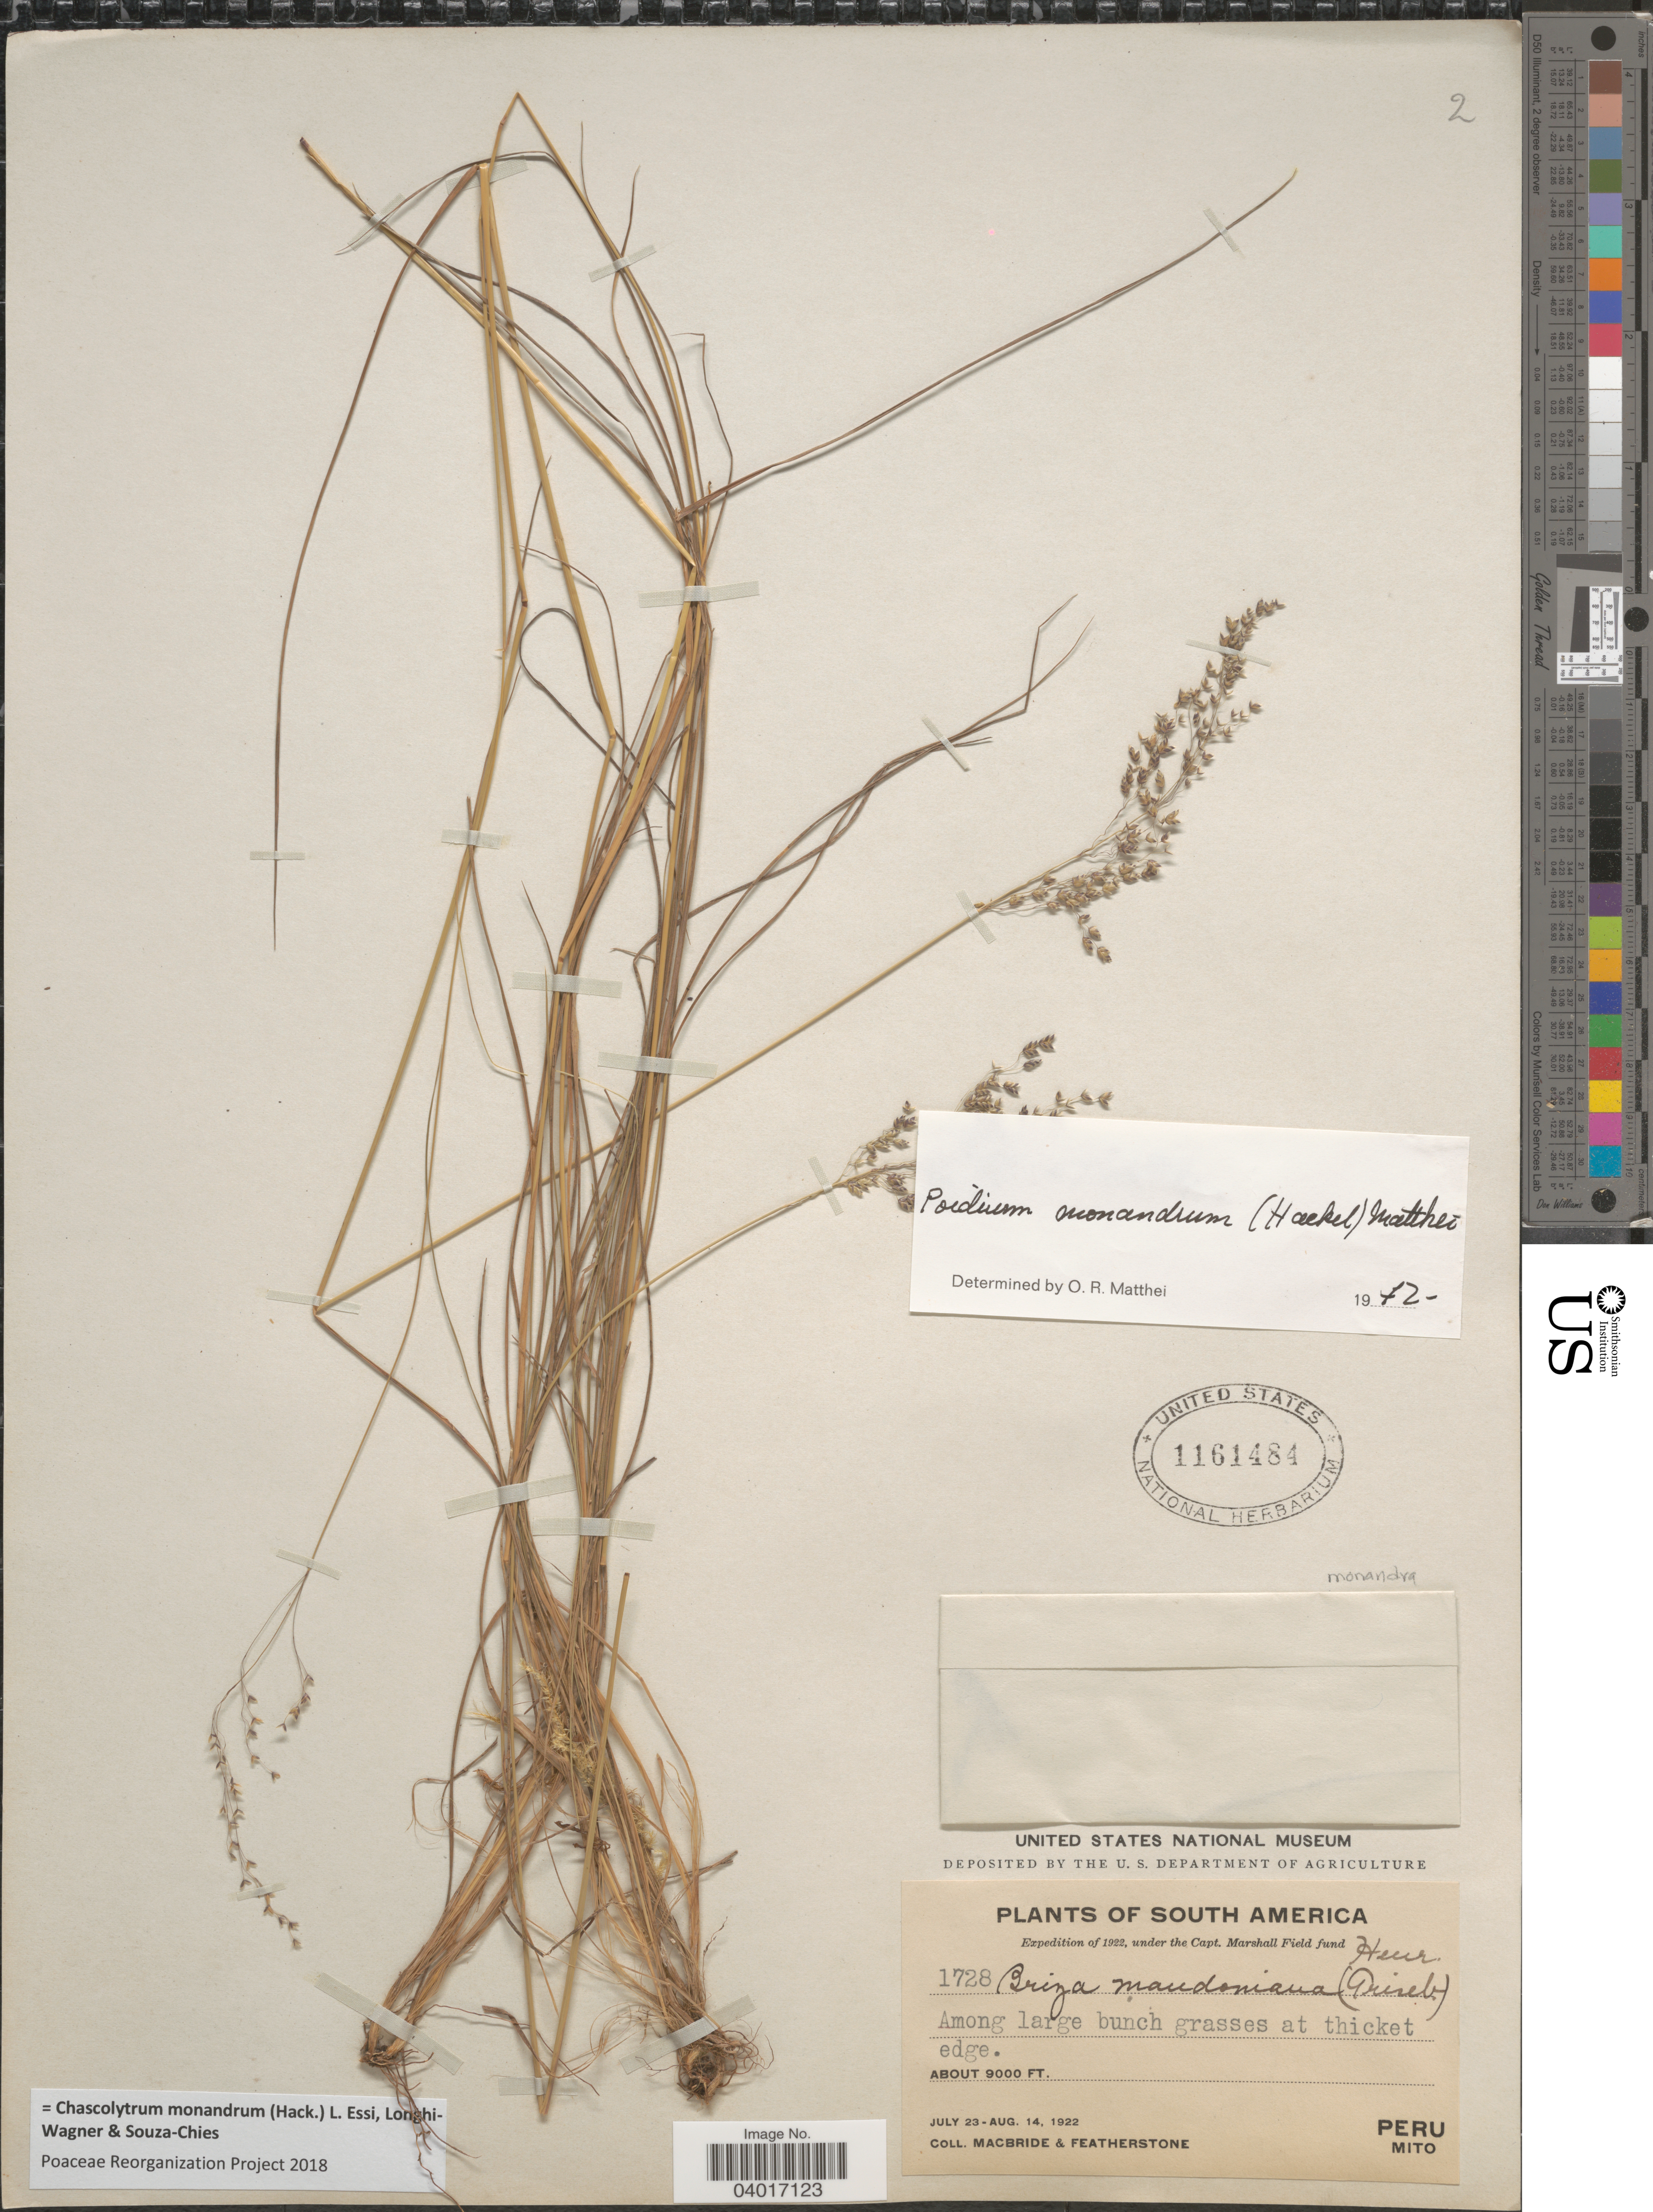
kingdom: Plantae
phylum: Tracheophyta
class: Liliopsida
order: Poales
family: Poaceae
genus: Chascolytrum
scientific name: Chascolytrum monandrum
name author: (Hack.) L. Essi et al.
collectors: Macbride, -- & -. Featherstone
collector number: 1728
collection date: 1922-07-23/1922-08-14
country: Peru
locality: Mito.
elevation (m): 2743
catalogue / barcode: US 1161484